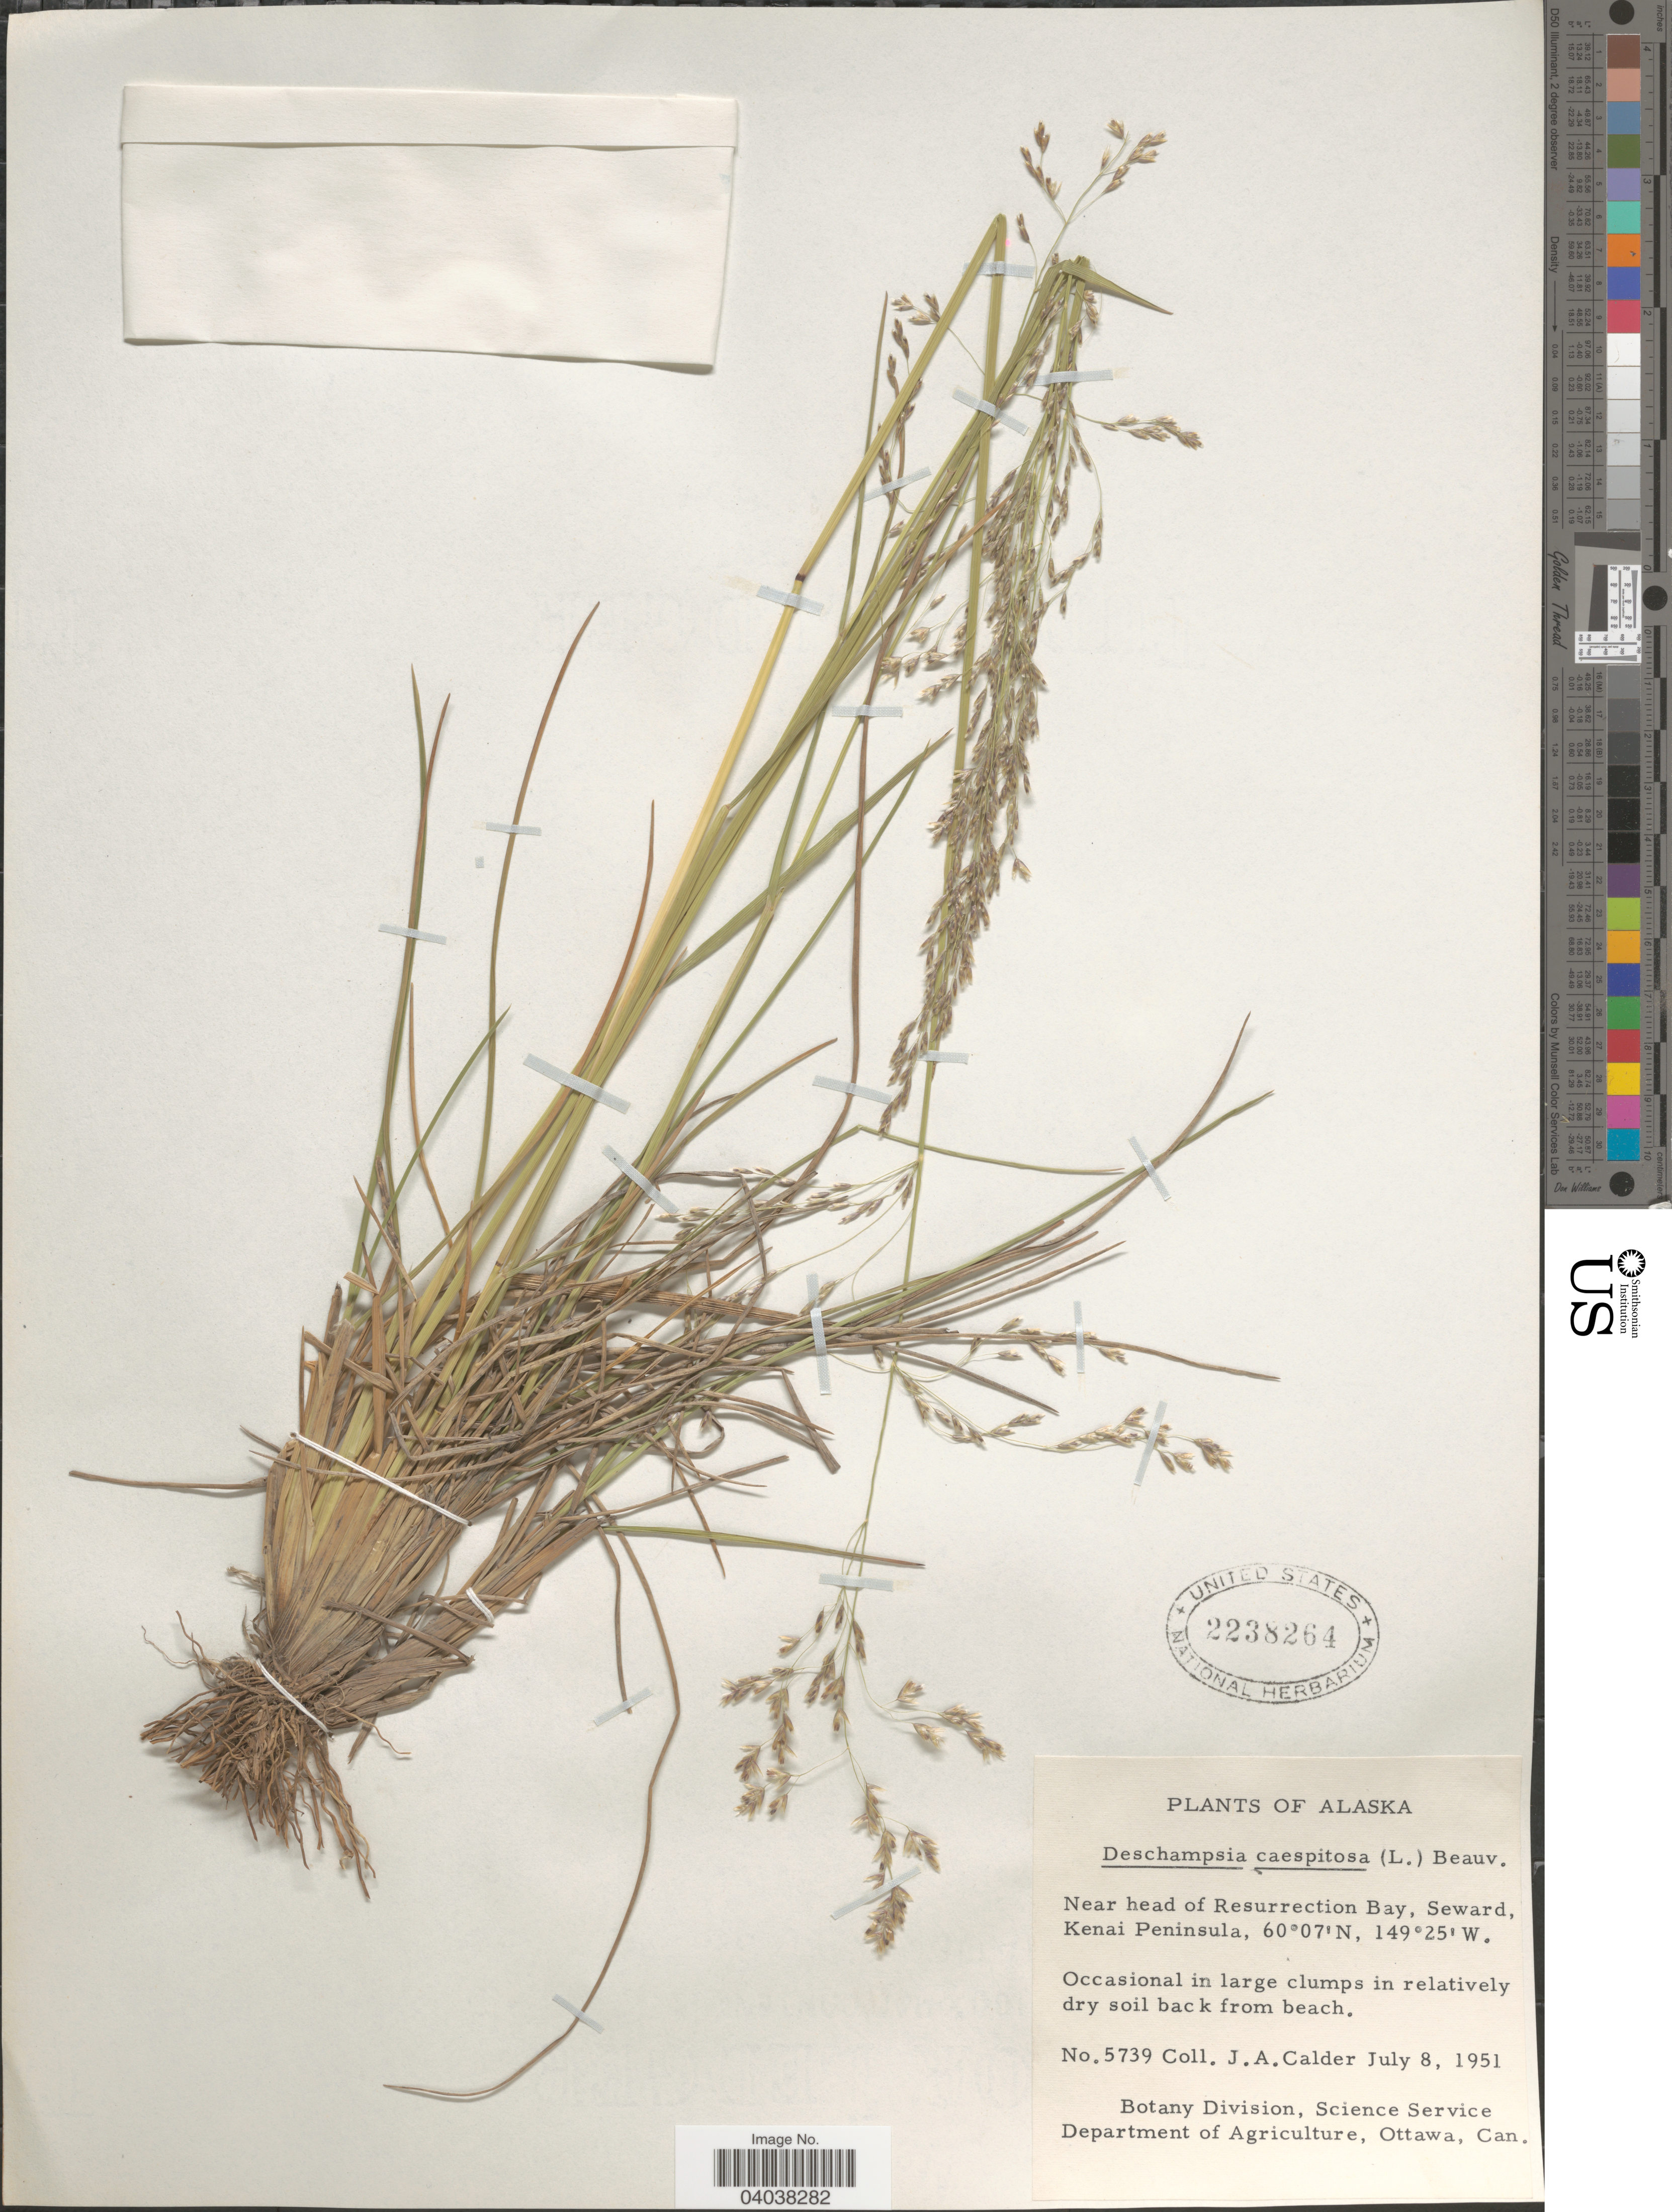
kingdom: Plantae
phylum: Tracheophyta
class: Liliopsida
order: Poales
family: Poaceae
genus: Deschampsia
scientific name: Deschampsia cespitosa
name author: (L.) P. Beauv.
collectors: J. A. Calder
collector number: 5739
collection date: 1951-07-08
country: United States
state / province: Alaska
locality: Near heaad of Resurrection Bay, Seward, Kenai Peninsula.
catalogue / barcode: US 2238264